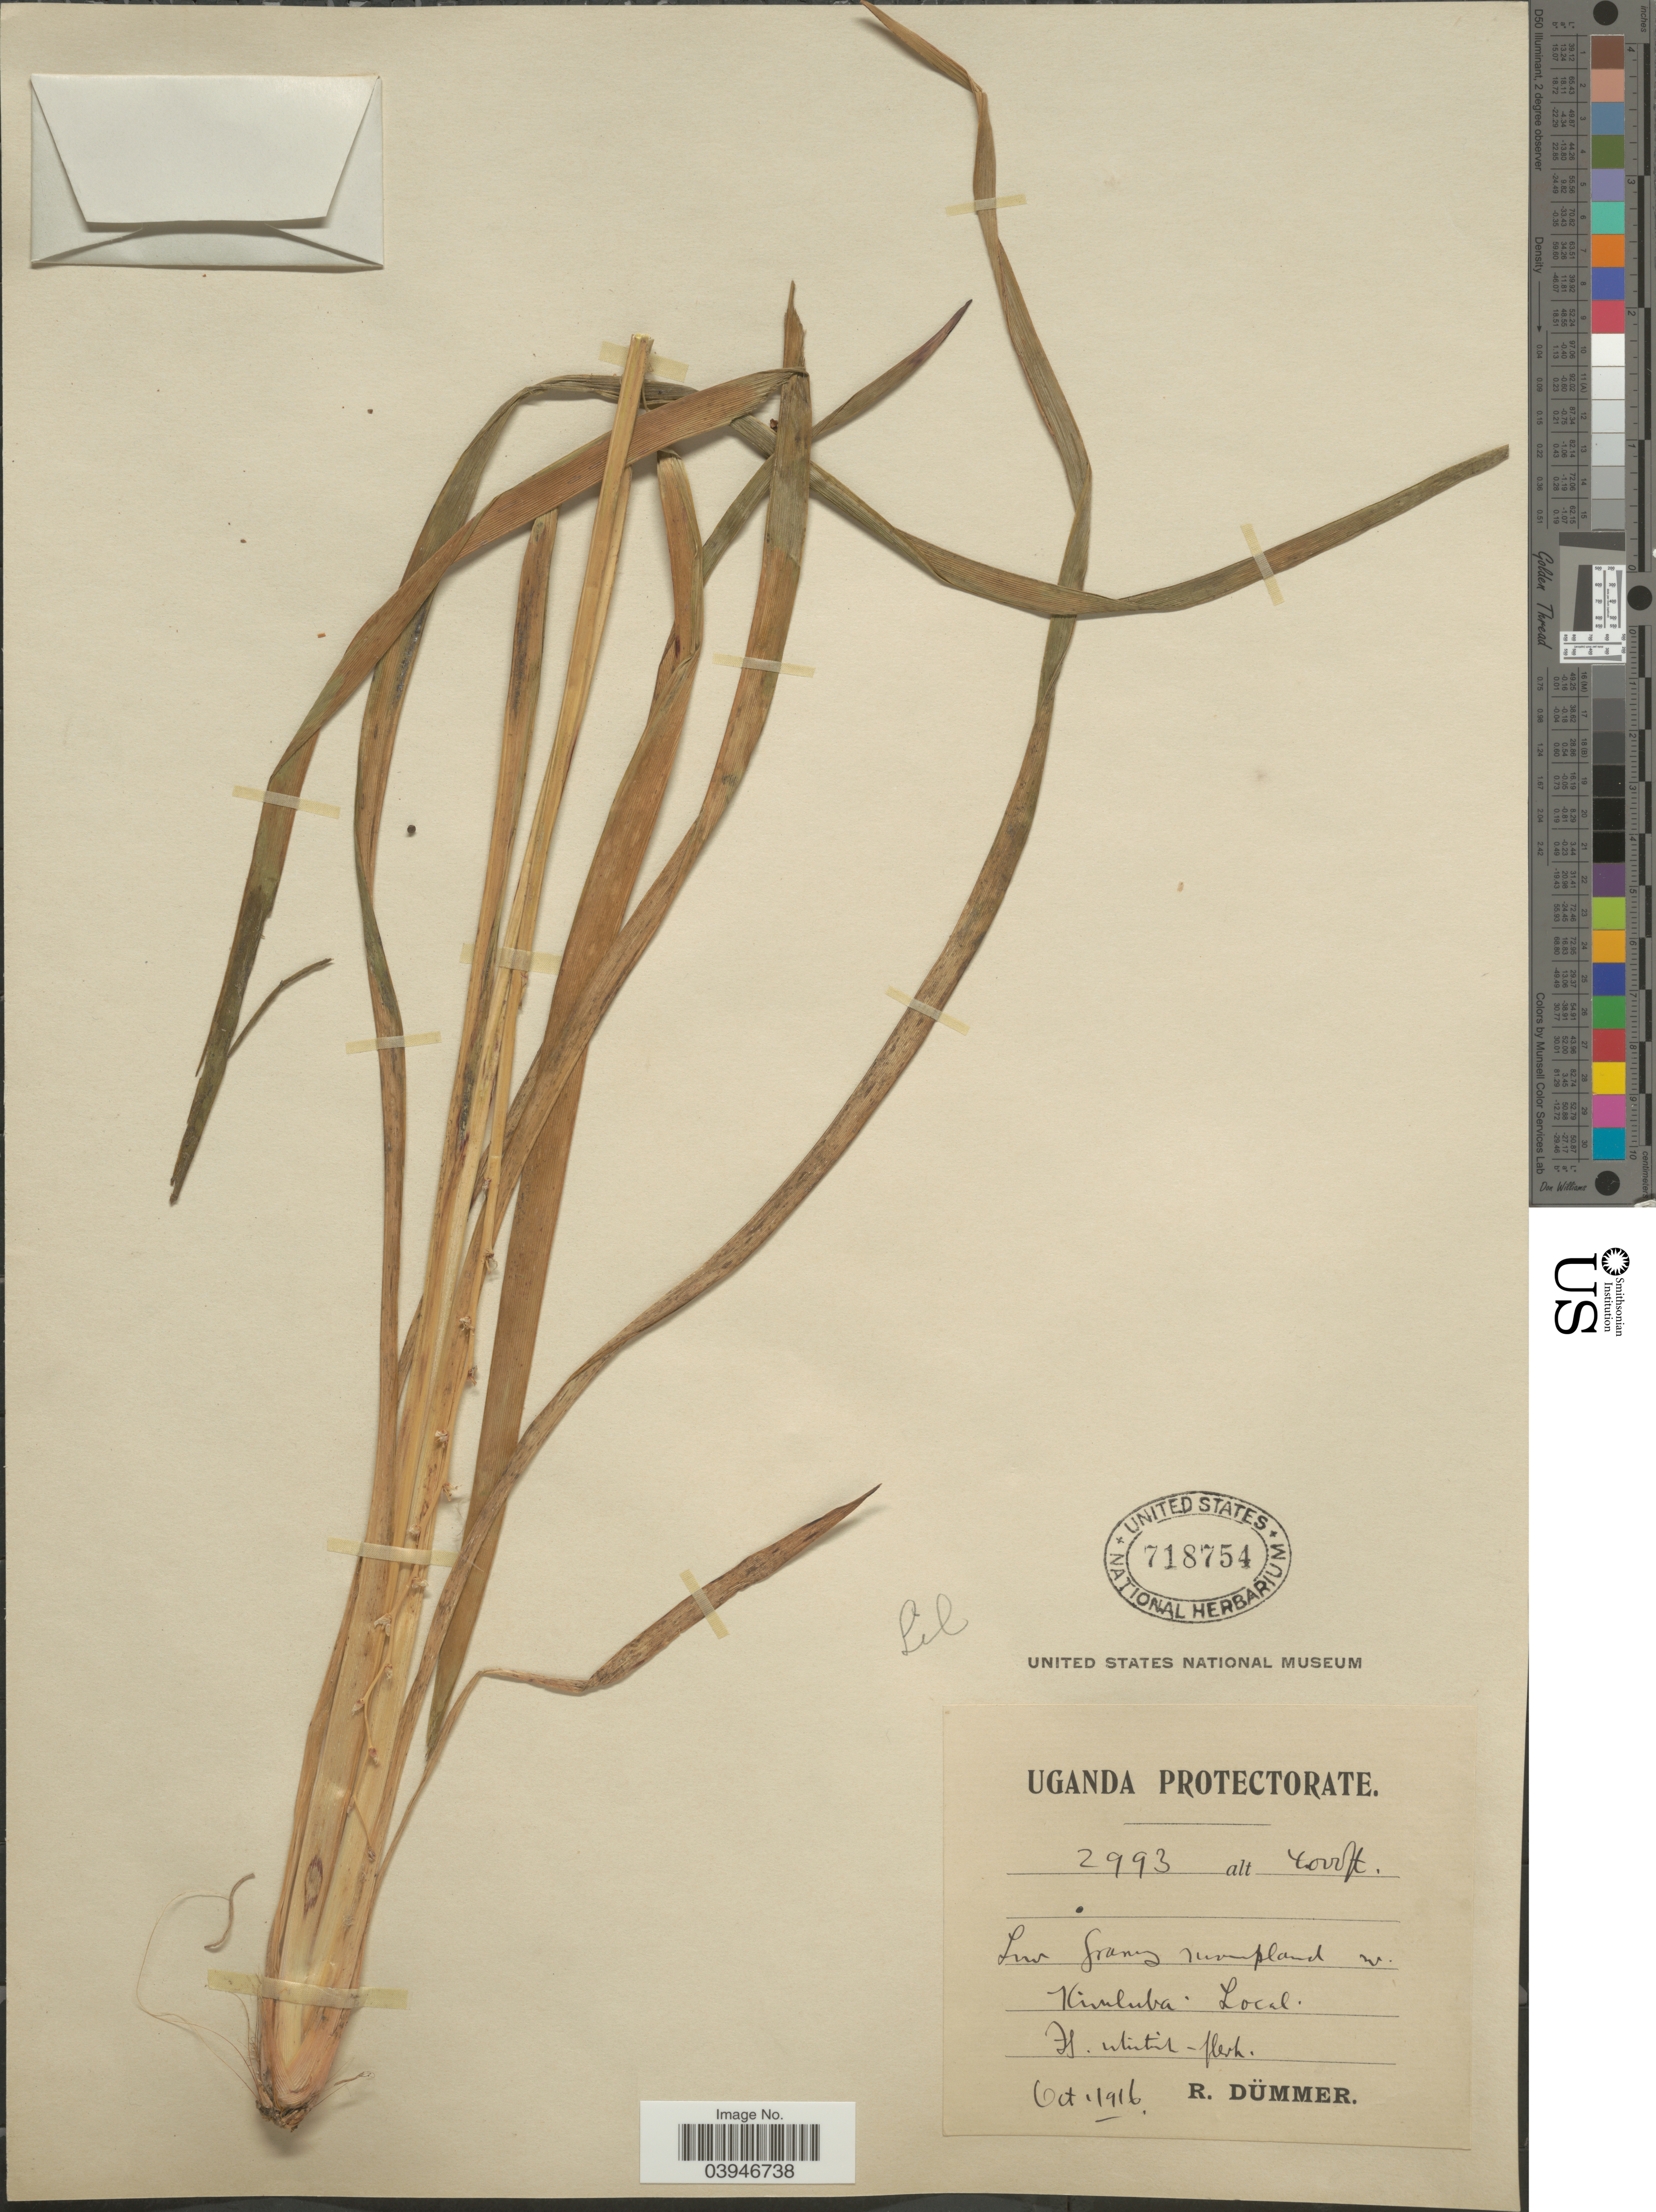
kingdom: Plantae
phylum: Tracheophyta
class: Liliopsida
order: Liliales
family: Liliaceae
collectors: R. A. Dümmer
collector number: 2993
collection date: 1916-10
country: Uganda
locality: Uganda Protectorate. Kiulumba.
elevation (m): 1219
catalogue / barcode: US 718754